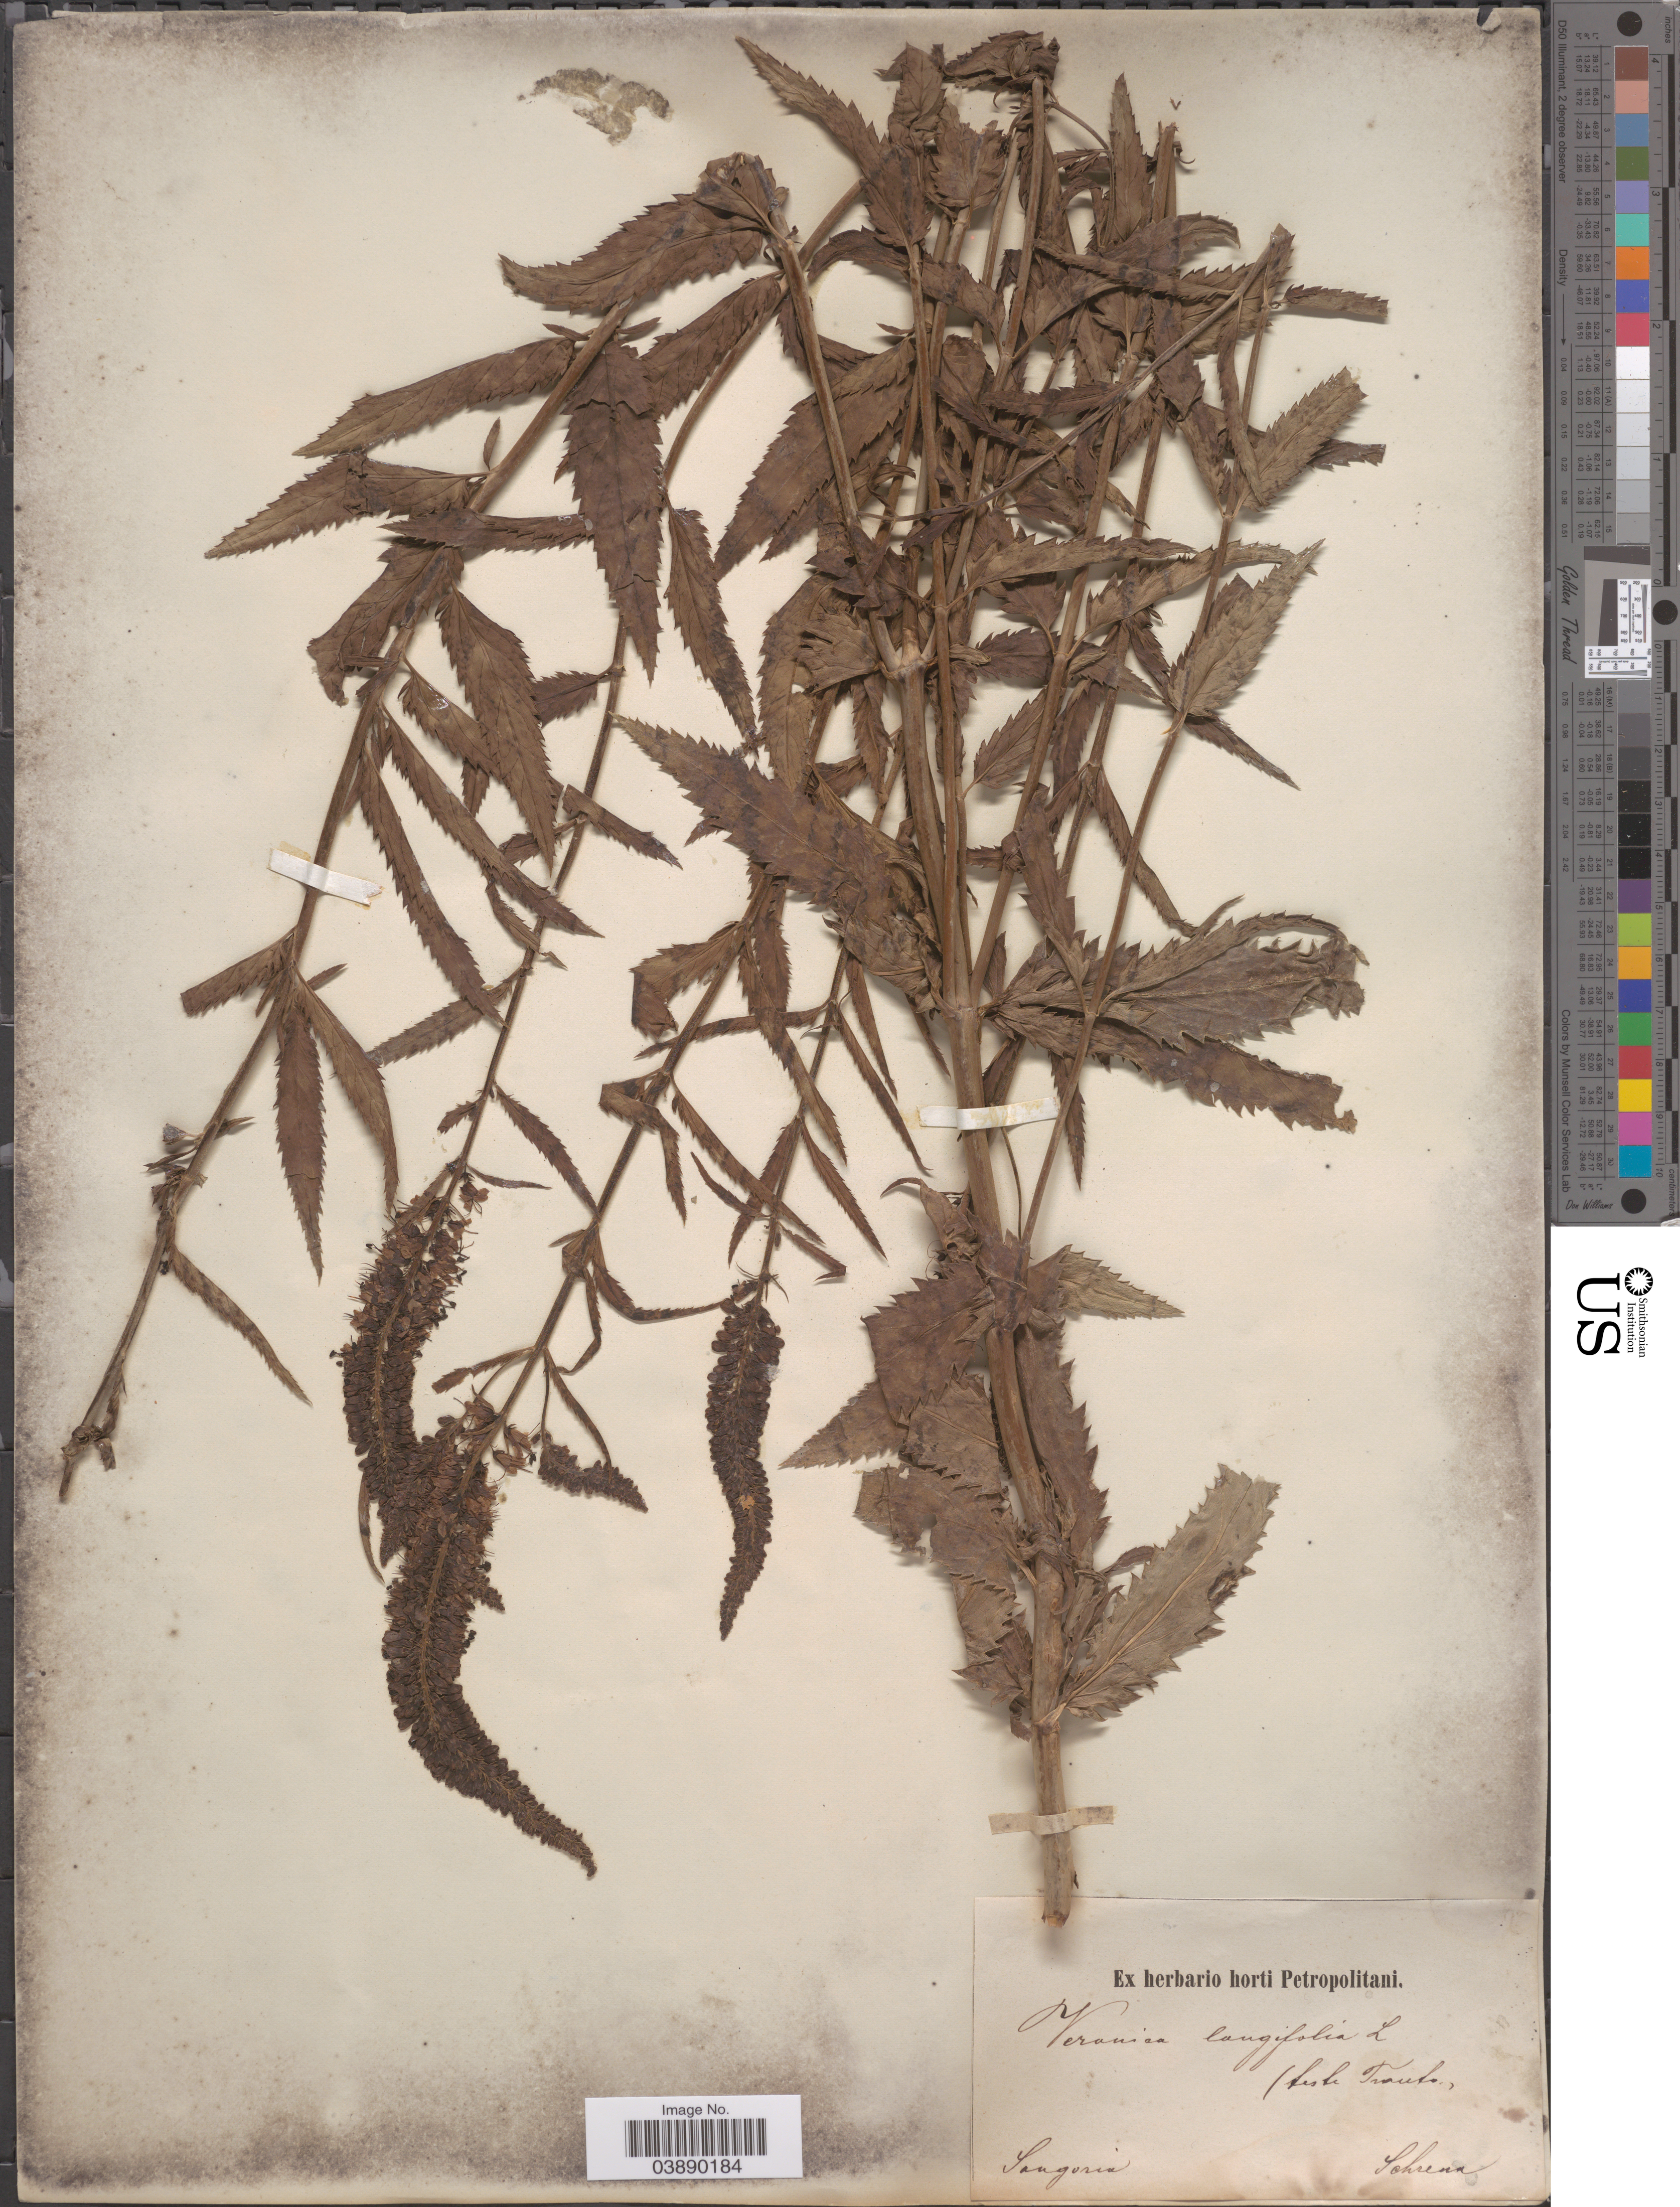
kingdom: Plantae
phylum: Tracheophyta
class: Magnoliopsida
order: Lamiales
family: Plantaginaceae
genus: Veronica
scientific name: Veronica longifolia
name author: L.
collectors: A.G. Schrenk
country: China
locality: Songoria.